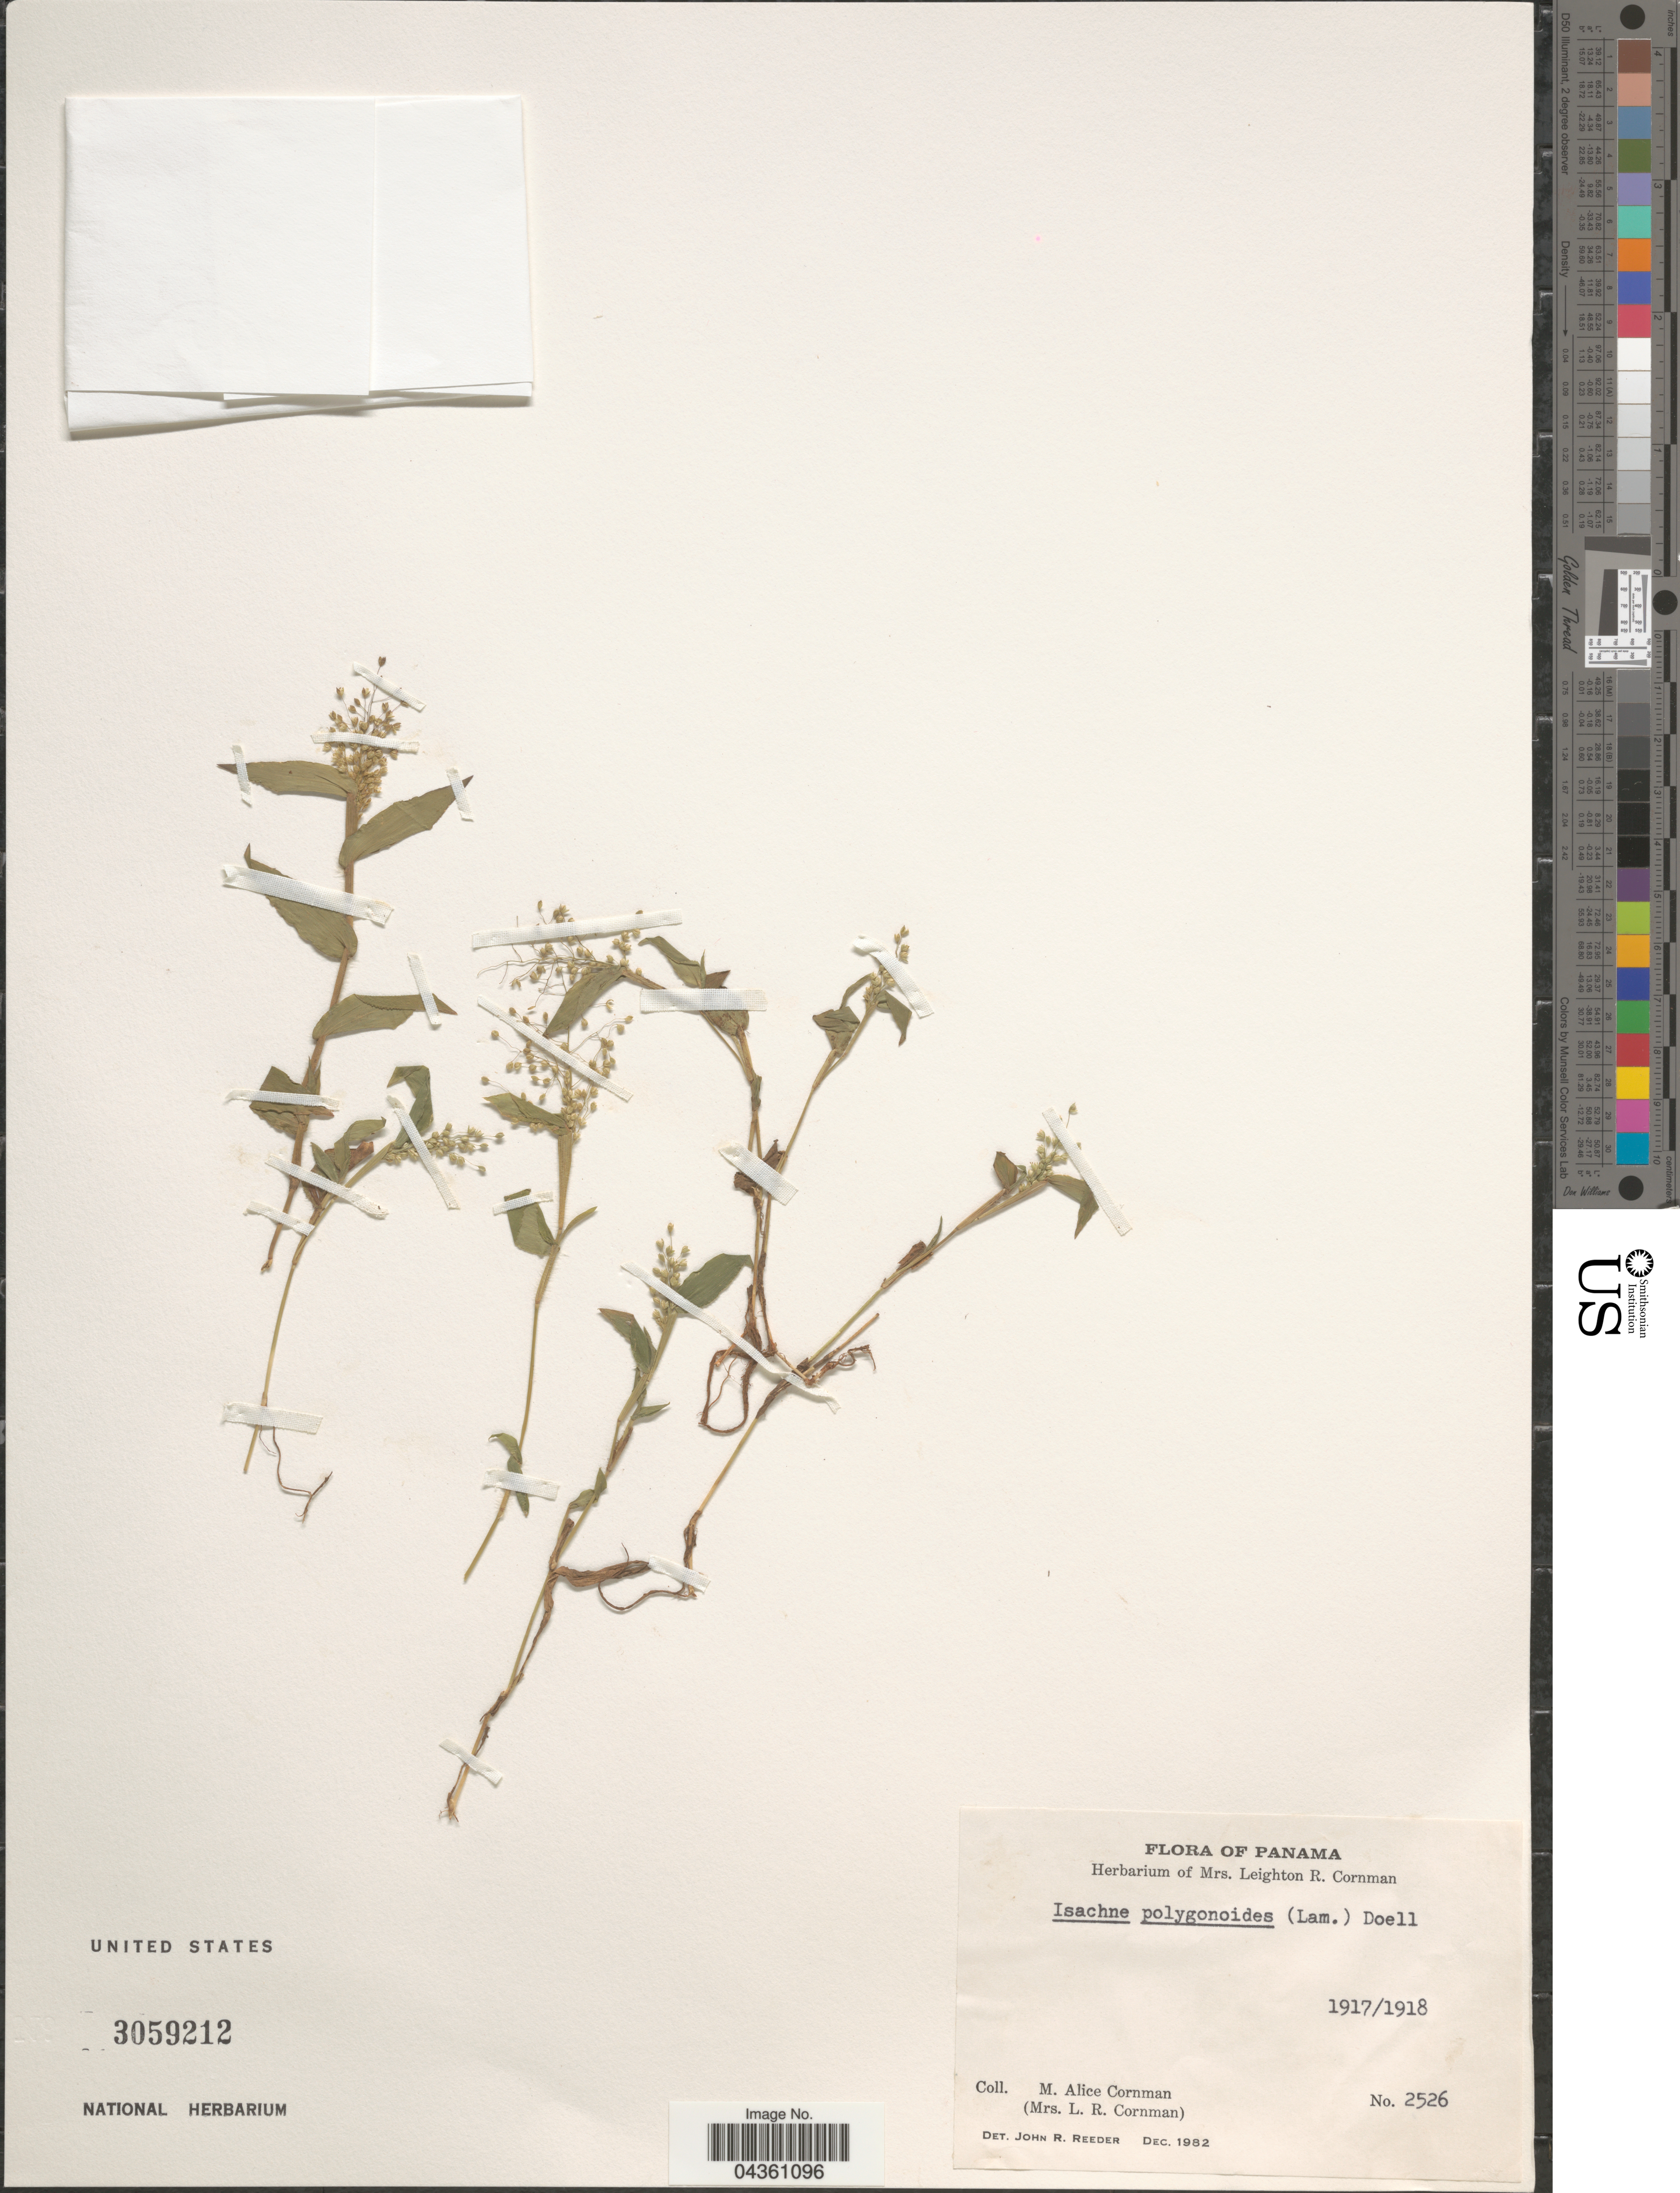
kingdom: Plantae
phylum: Tracheophyta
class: Liliopsida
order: Poales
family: Poaceae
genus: Isachne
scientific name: Isachne polygonoides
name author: (Lam.) Döll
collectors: M. Cornman & L. Cornman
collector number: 2526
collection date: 1917/1918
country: Panama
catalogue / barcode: US 3059212